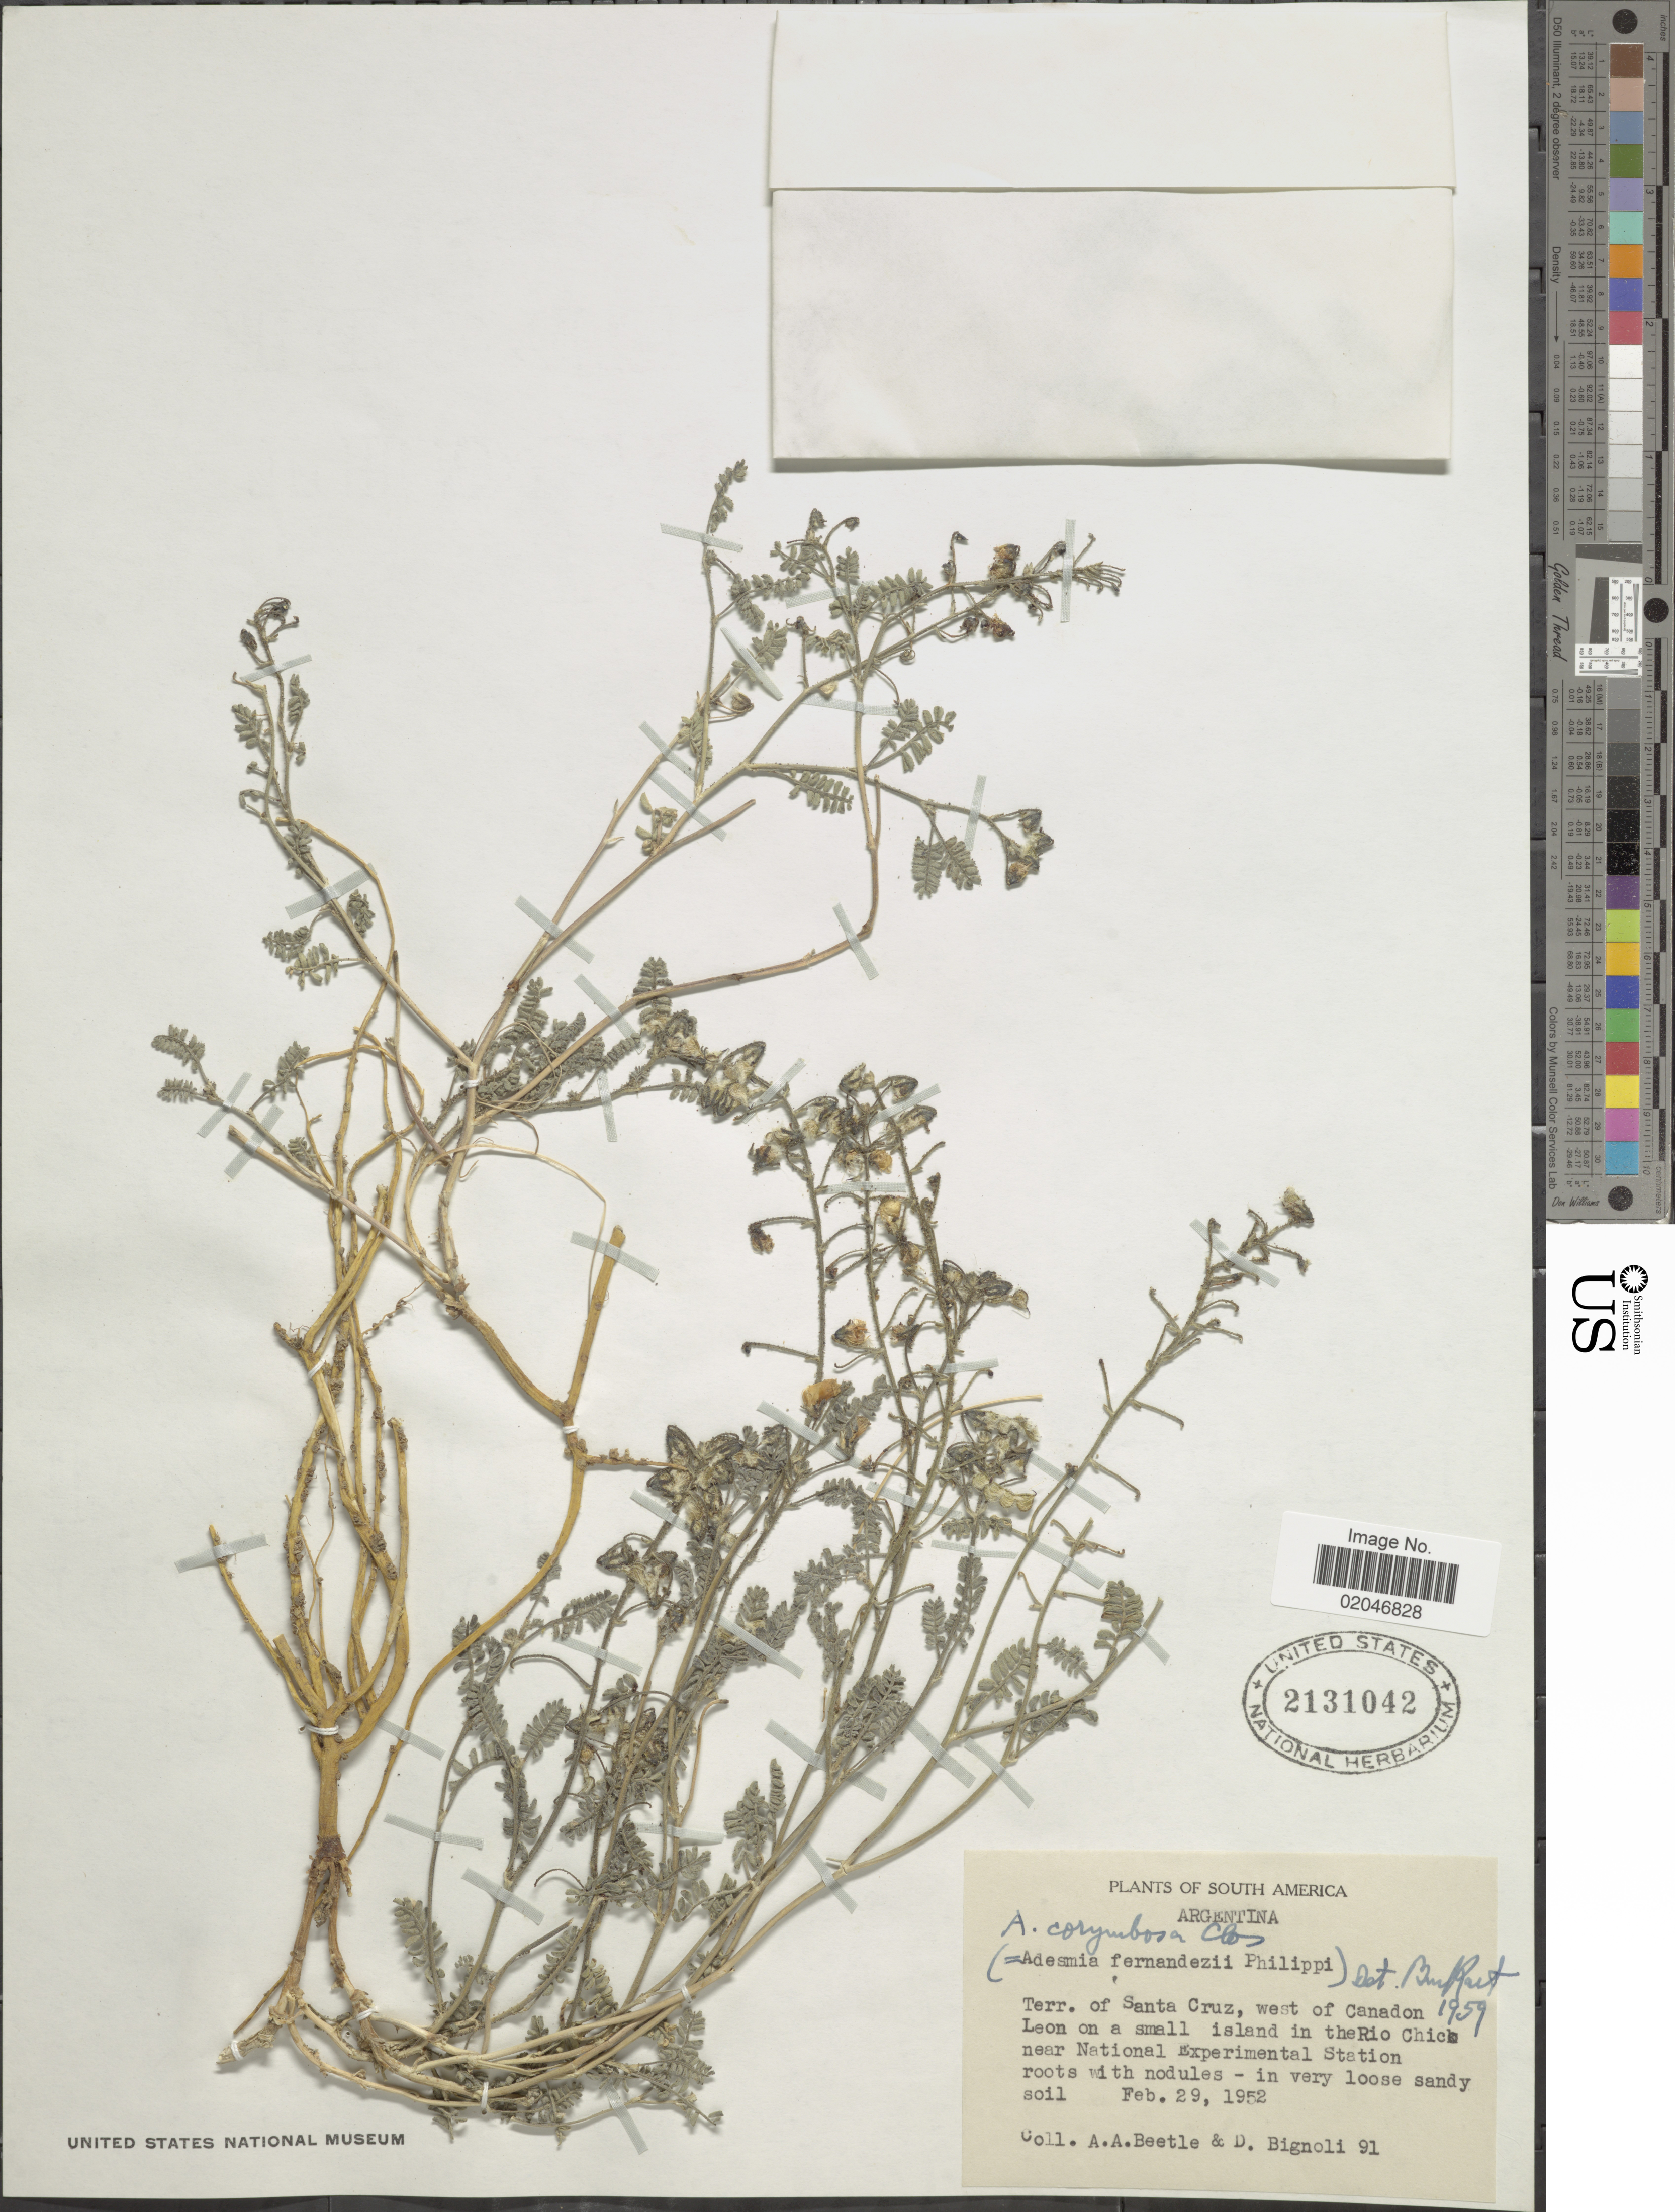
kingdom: Plantae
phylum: Tracheophyta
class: Magnoliopsida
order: Fabales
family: Fabaceae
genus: Adesmia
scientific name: Adesmia corymbosa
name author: Clos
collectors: A. A. Beetle & D. Bignoli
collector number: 91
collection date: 1952-02-29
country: Argentina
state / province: Santa Cruz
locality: West of Canadon Leon on a smaal island in the Rio Chio near National Experimental Station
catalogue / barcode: US 2131042